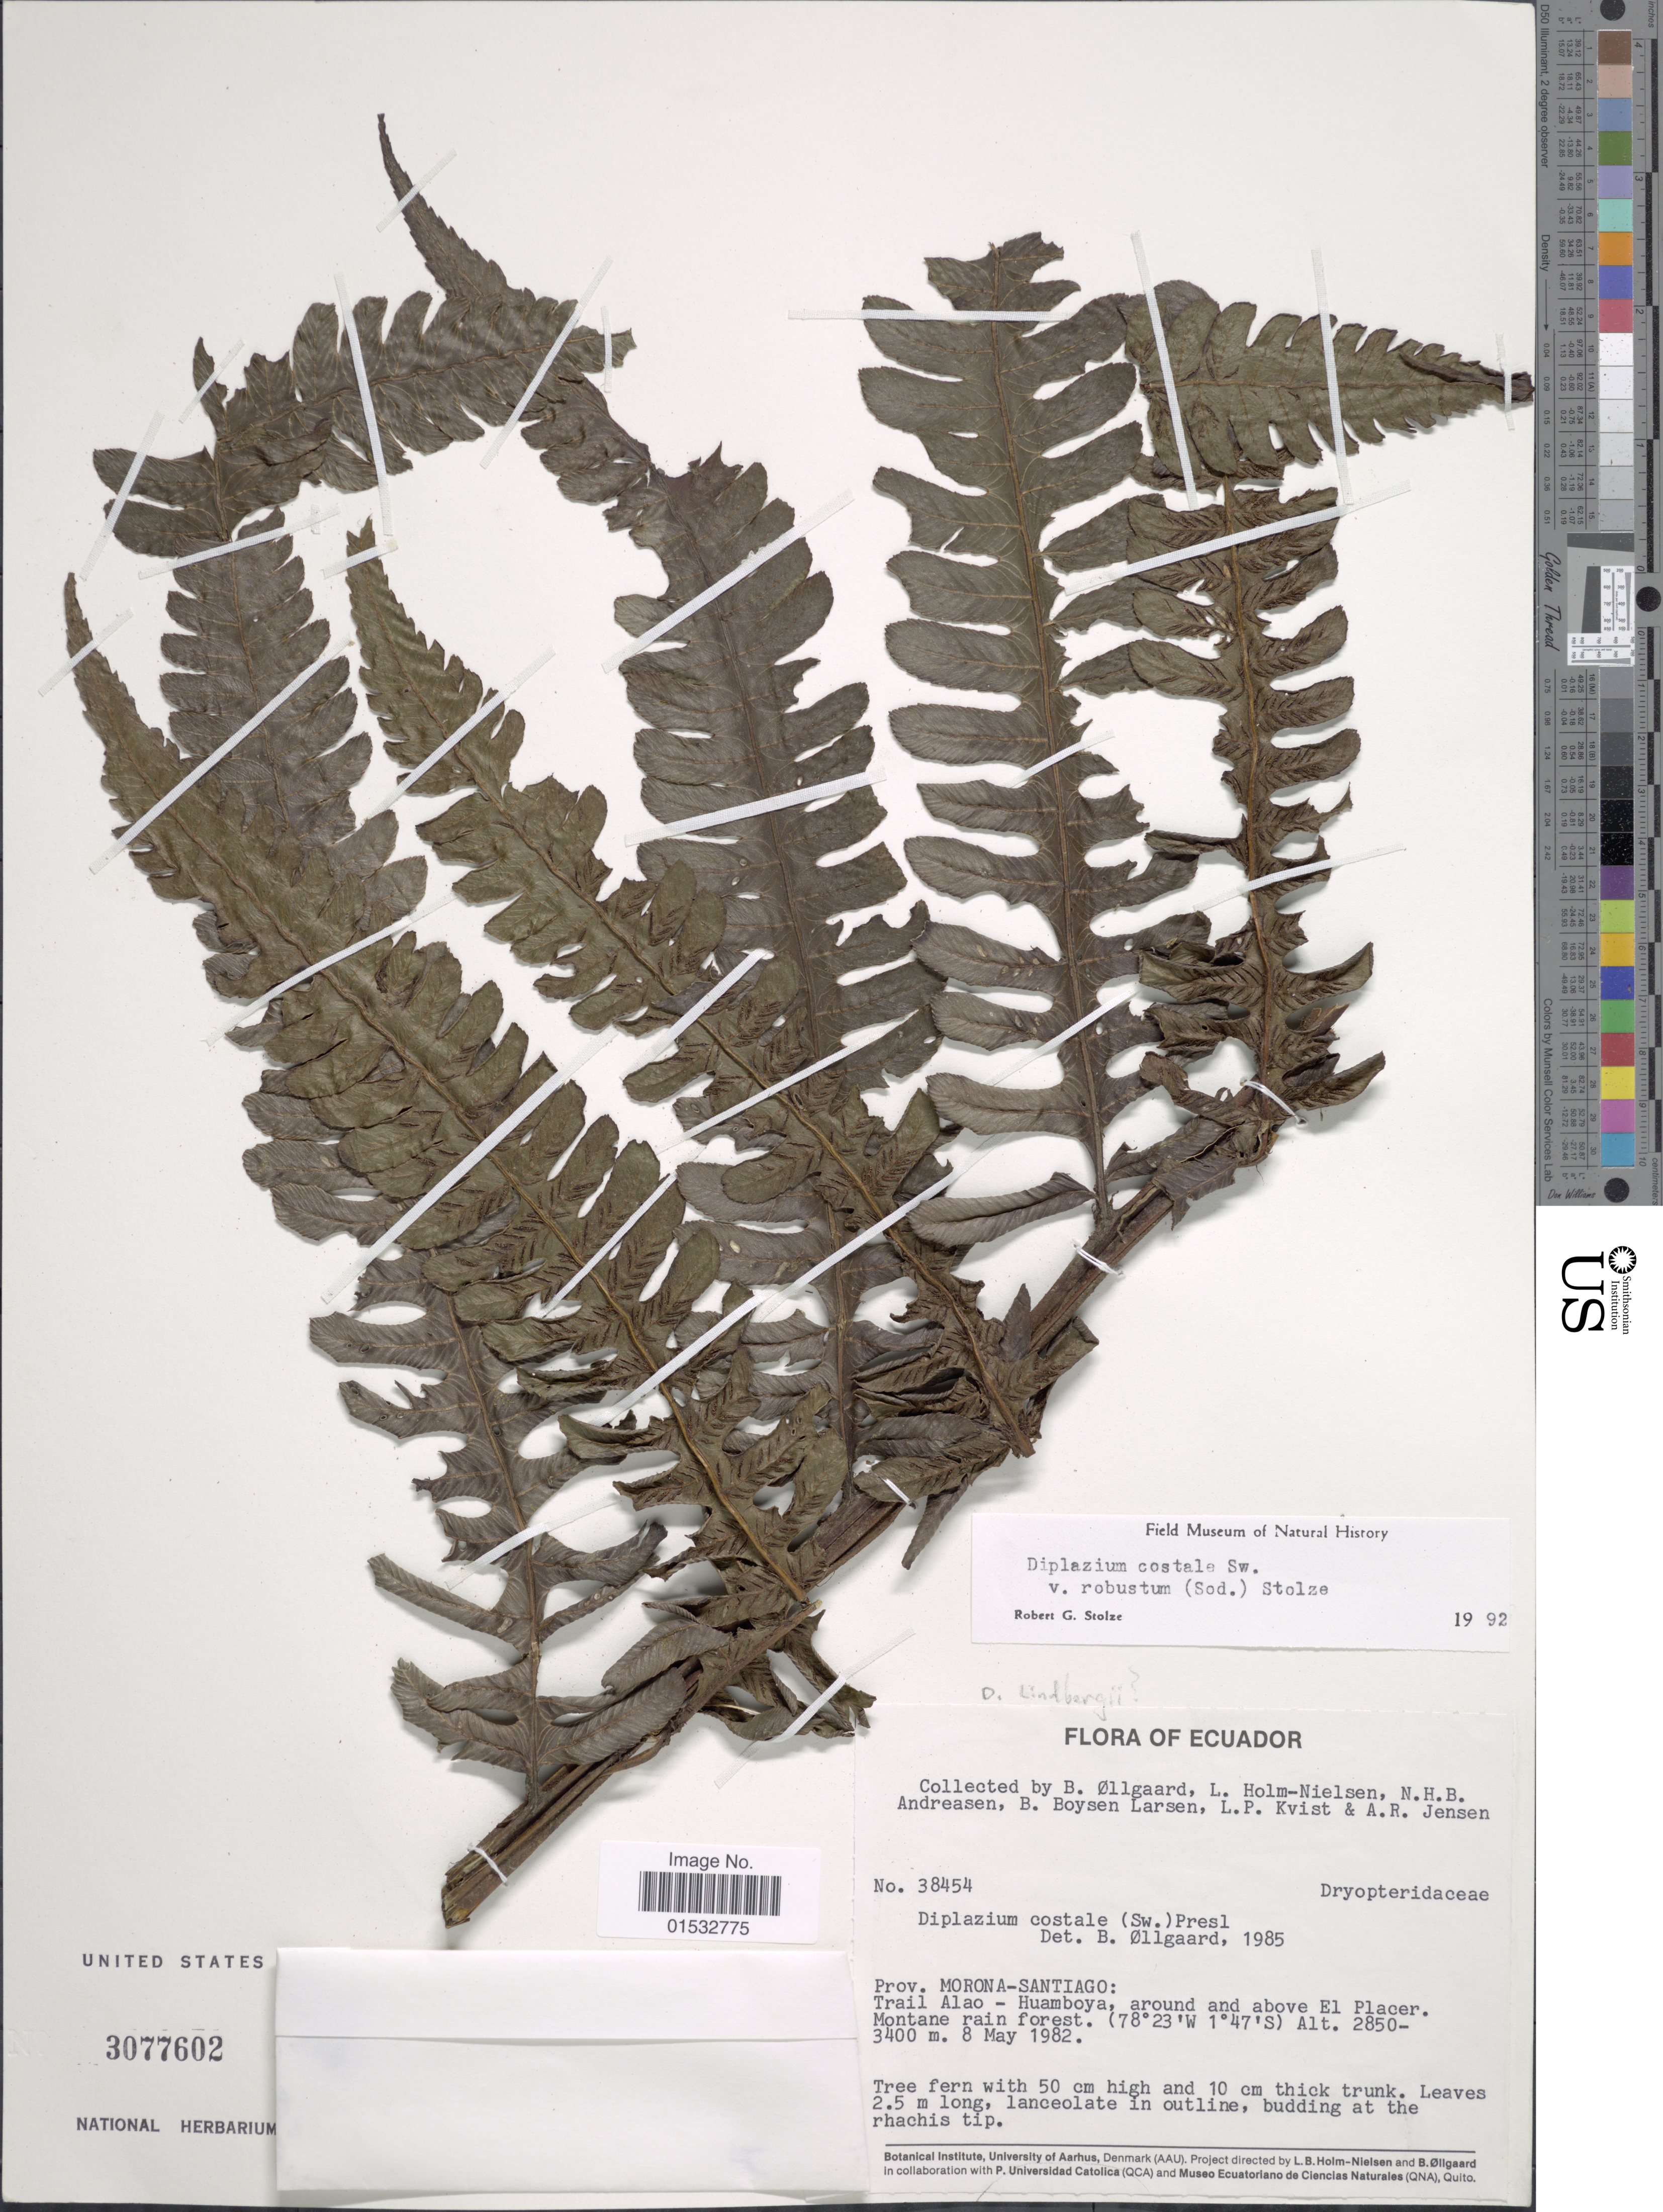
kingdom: Plantae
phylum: Tracheophyta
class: Polypodiopsida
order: Polypodiales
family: Athyriaceae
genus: Diplazium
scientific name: Diplazium costale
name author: (Sw.) C. Presl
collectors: B. Øllgaard, L. B. Holm-Nielsen, N. Andreasen, B. Boysen Larsen & et al.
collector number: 38454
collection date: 1982-08-08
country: Ecuador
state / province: Morona-Santiago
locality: Trail Alao - Huamboya, around and above El Placer. Montane rain forest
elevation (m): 2850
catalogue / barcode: US 3077602